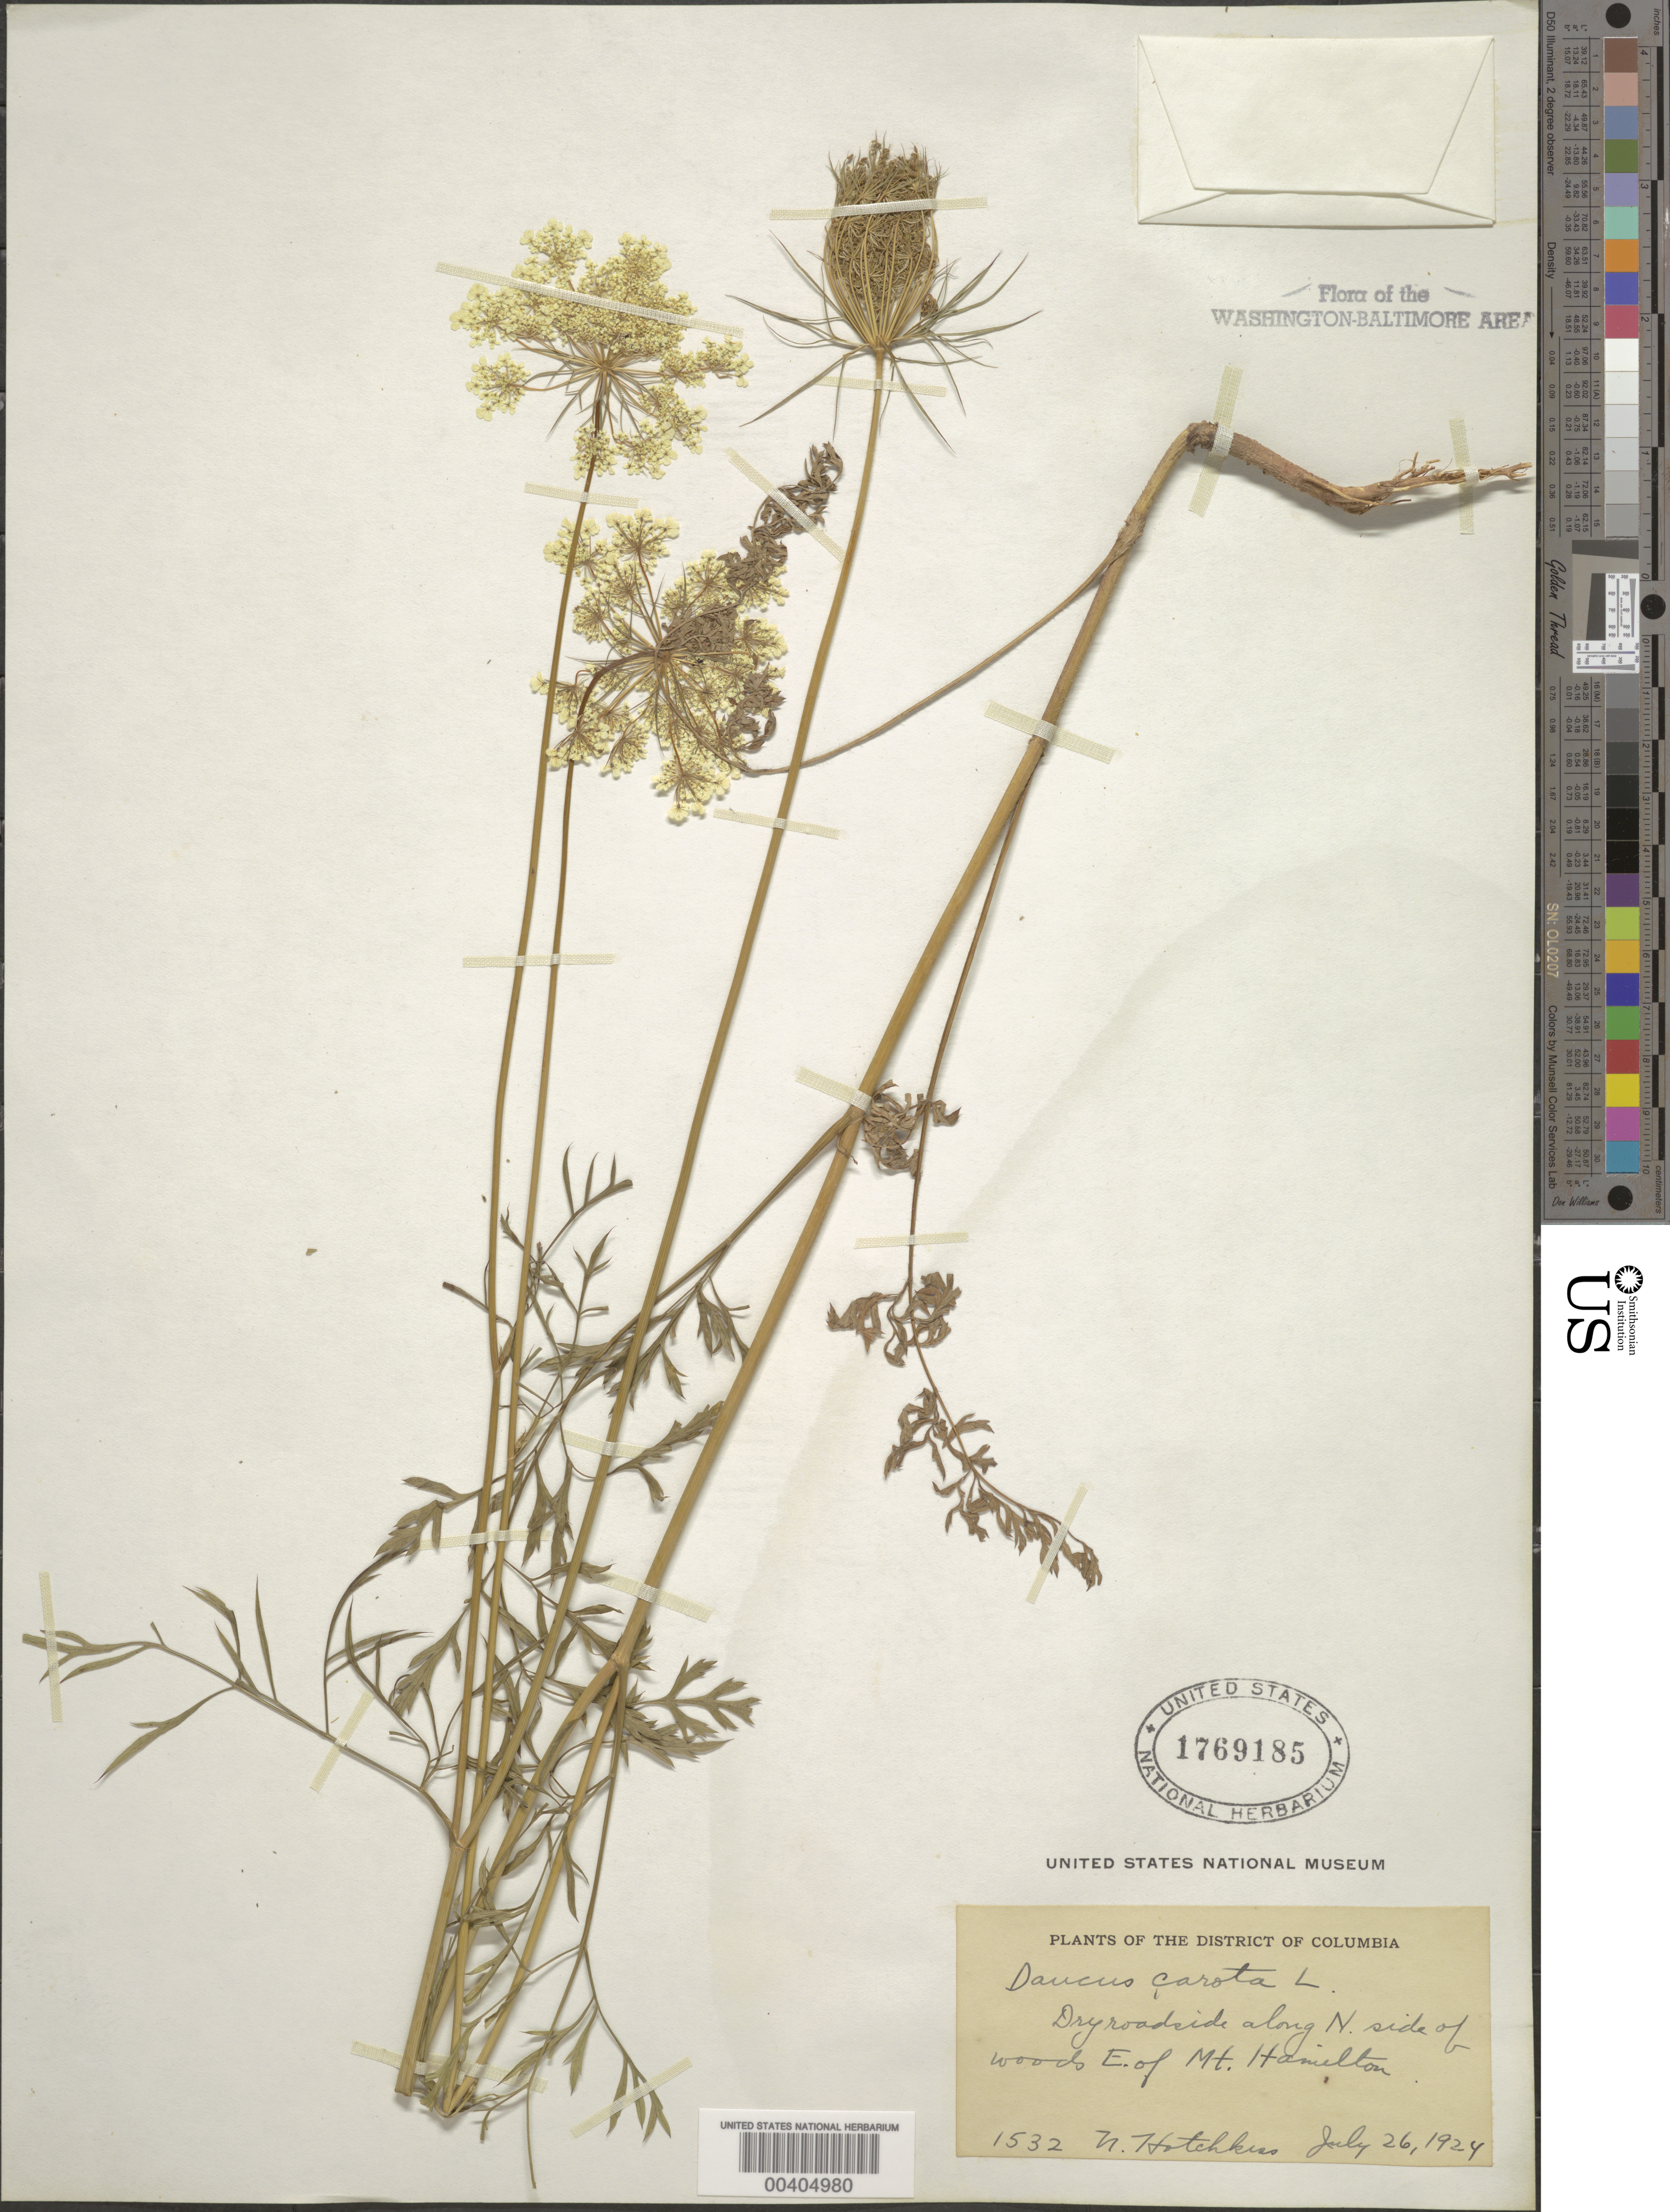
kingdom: Plantae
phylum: Tracheophyta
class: Magnoliopsida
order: Apiales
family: Apiaceae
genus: Daucus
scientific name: Daucus carota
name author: L.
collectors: N. Hotchkiss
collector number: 1532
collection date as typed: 26 Jul 1924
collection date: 1924-07-26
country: United States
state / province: District of Columbia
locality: East of Mount Hamilton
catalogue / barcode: US 1769185